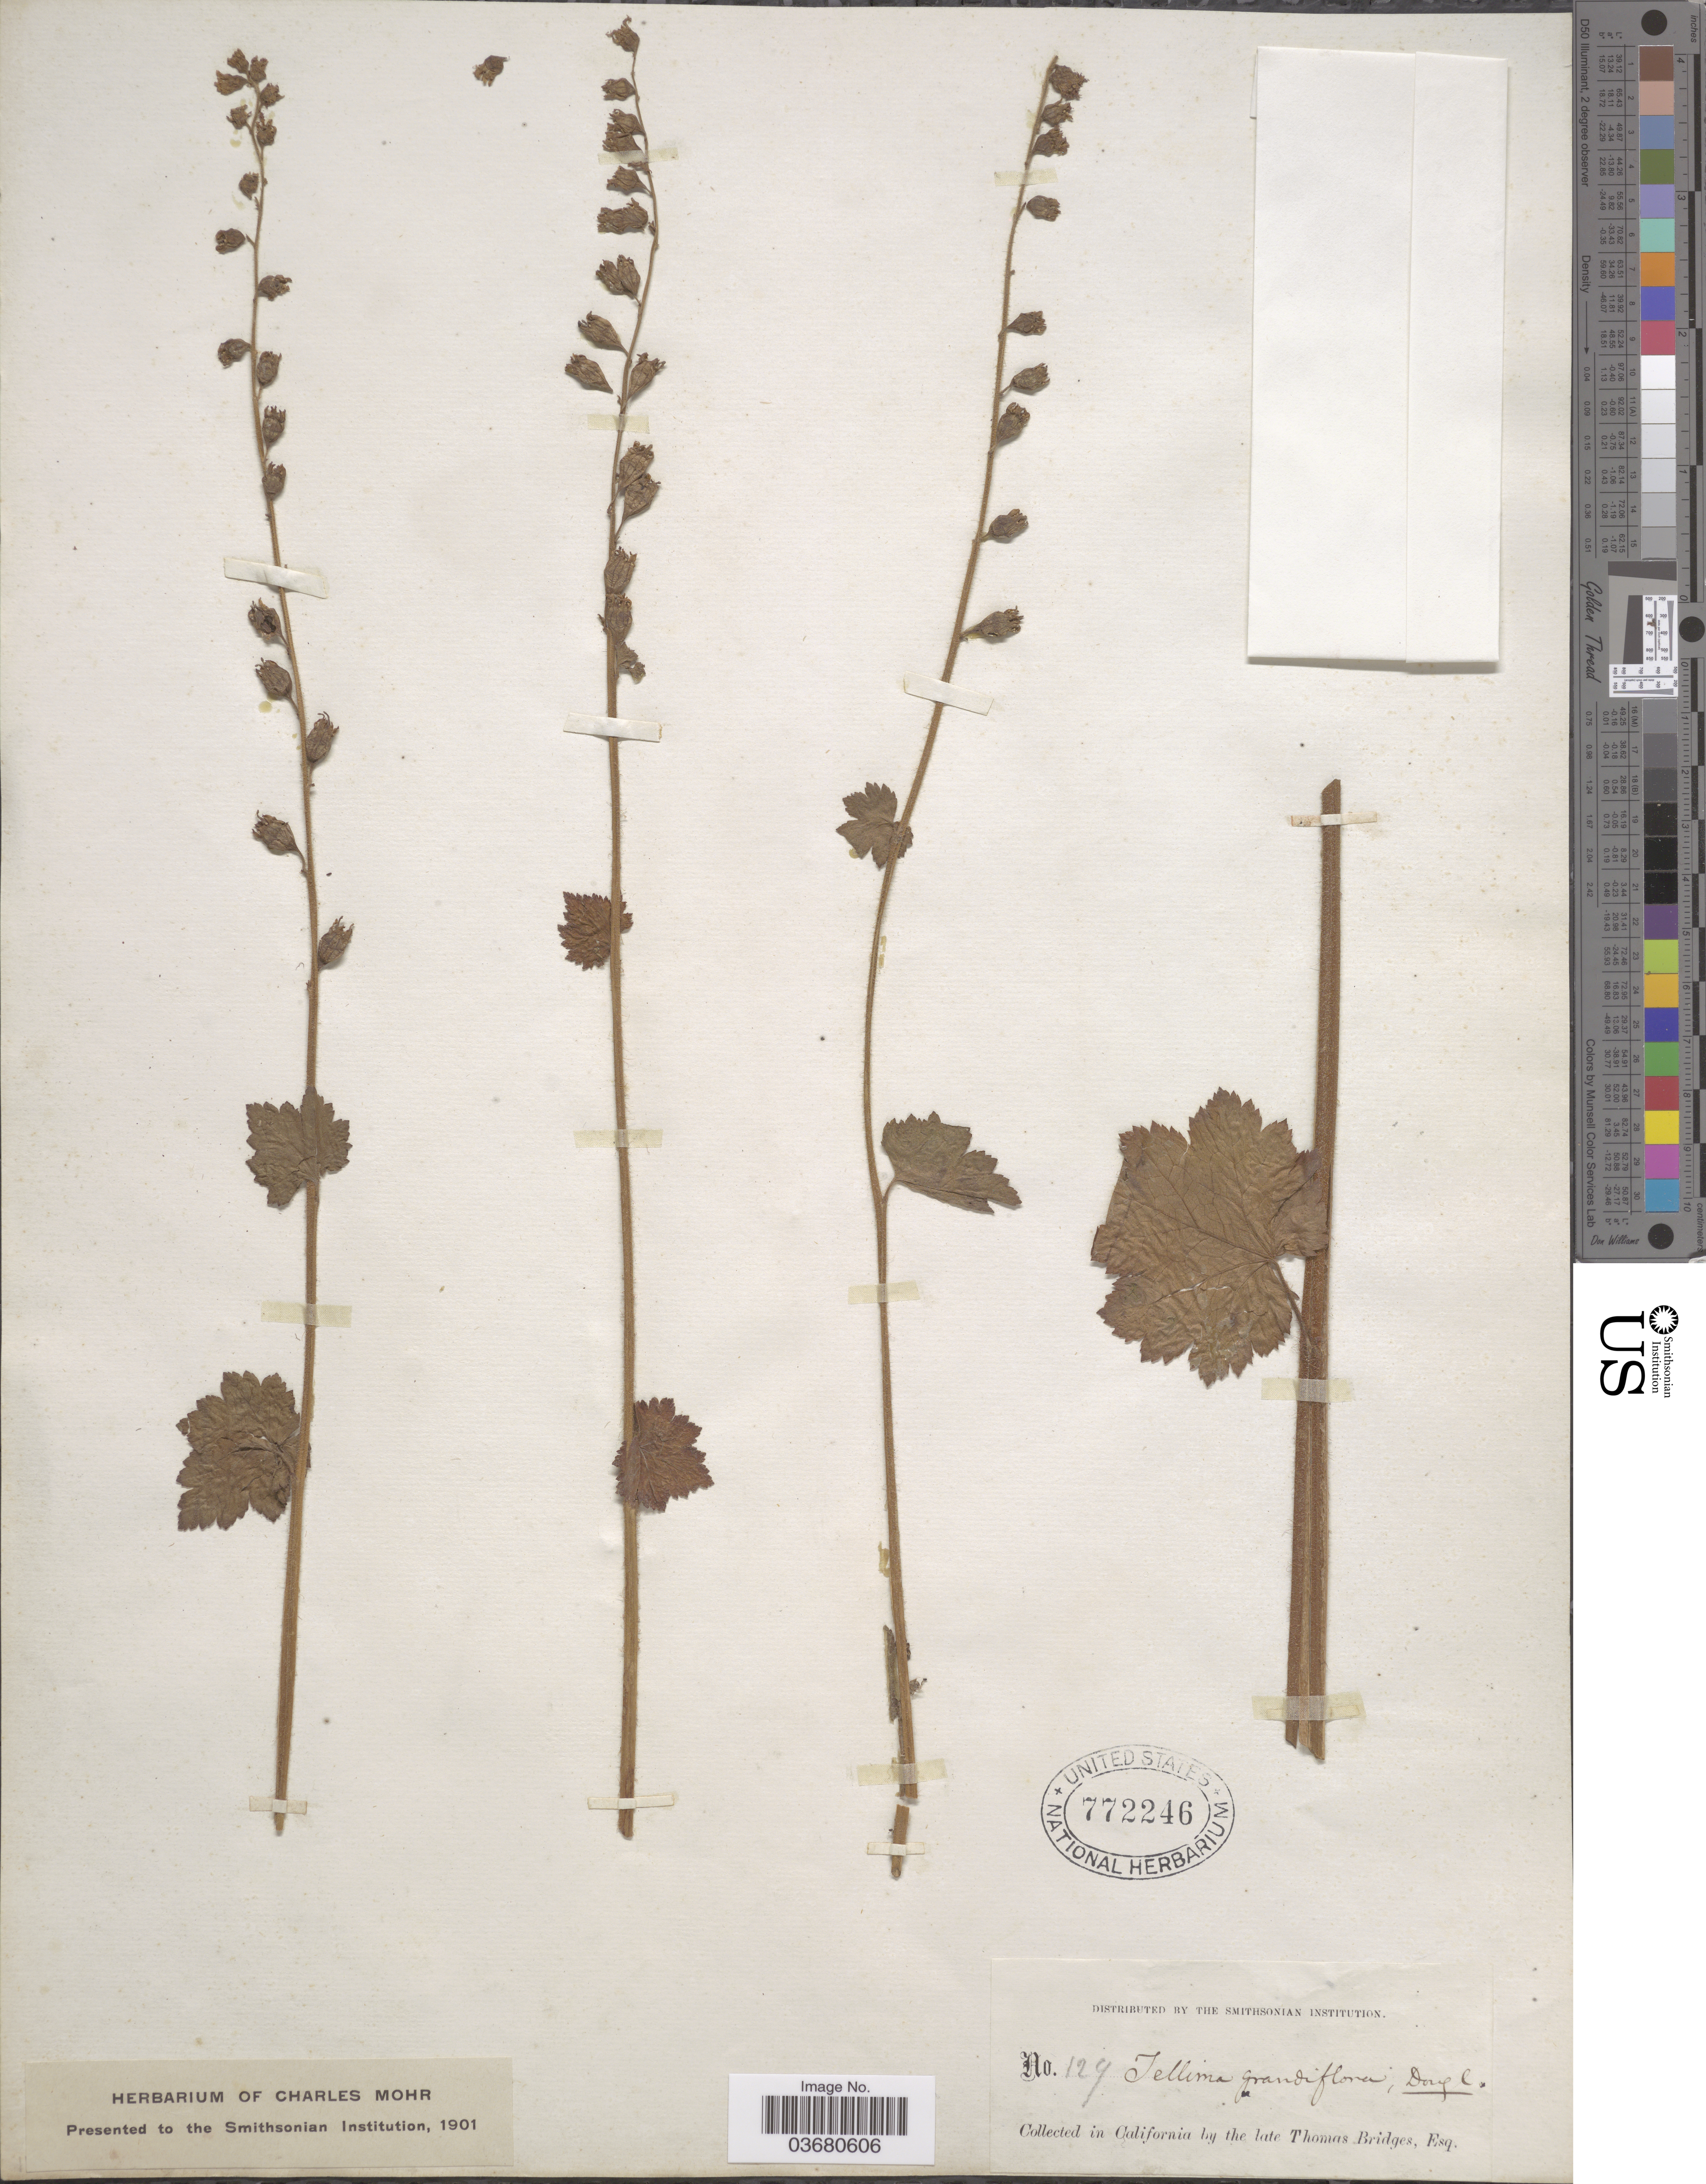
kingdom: Plantae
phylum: Tracheophyta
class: Magnoliopsida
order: Saxifragales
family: Saxifragaceae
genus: Tellima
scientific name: Tellima grandiflora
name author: (Pursh) Douglas ex Lindl.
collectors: T. Bridges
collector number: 129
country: United States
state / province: California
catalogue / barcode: US 772246